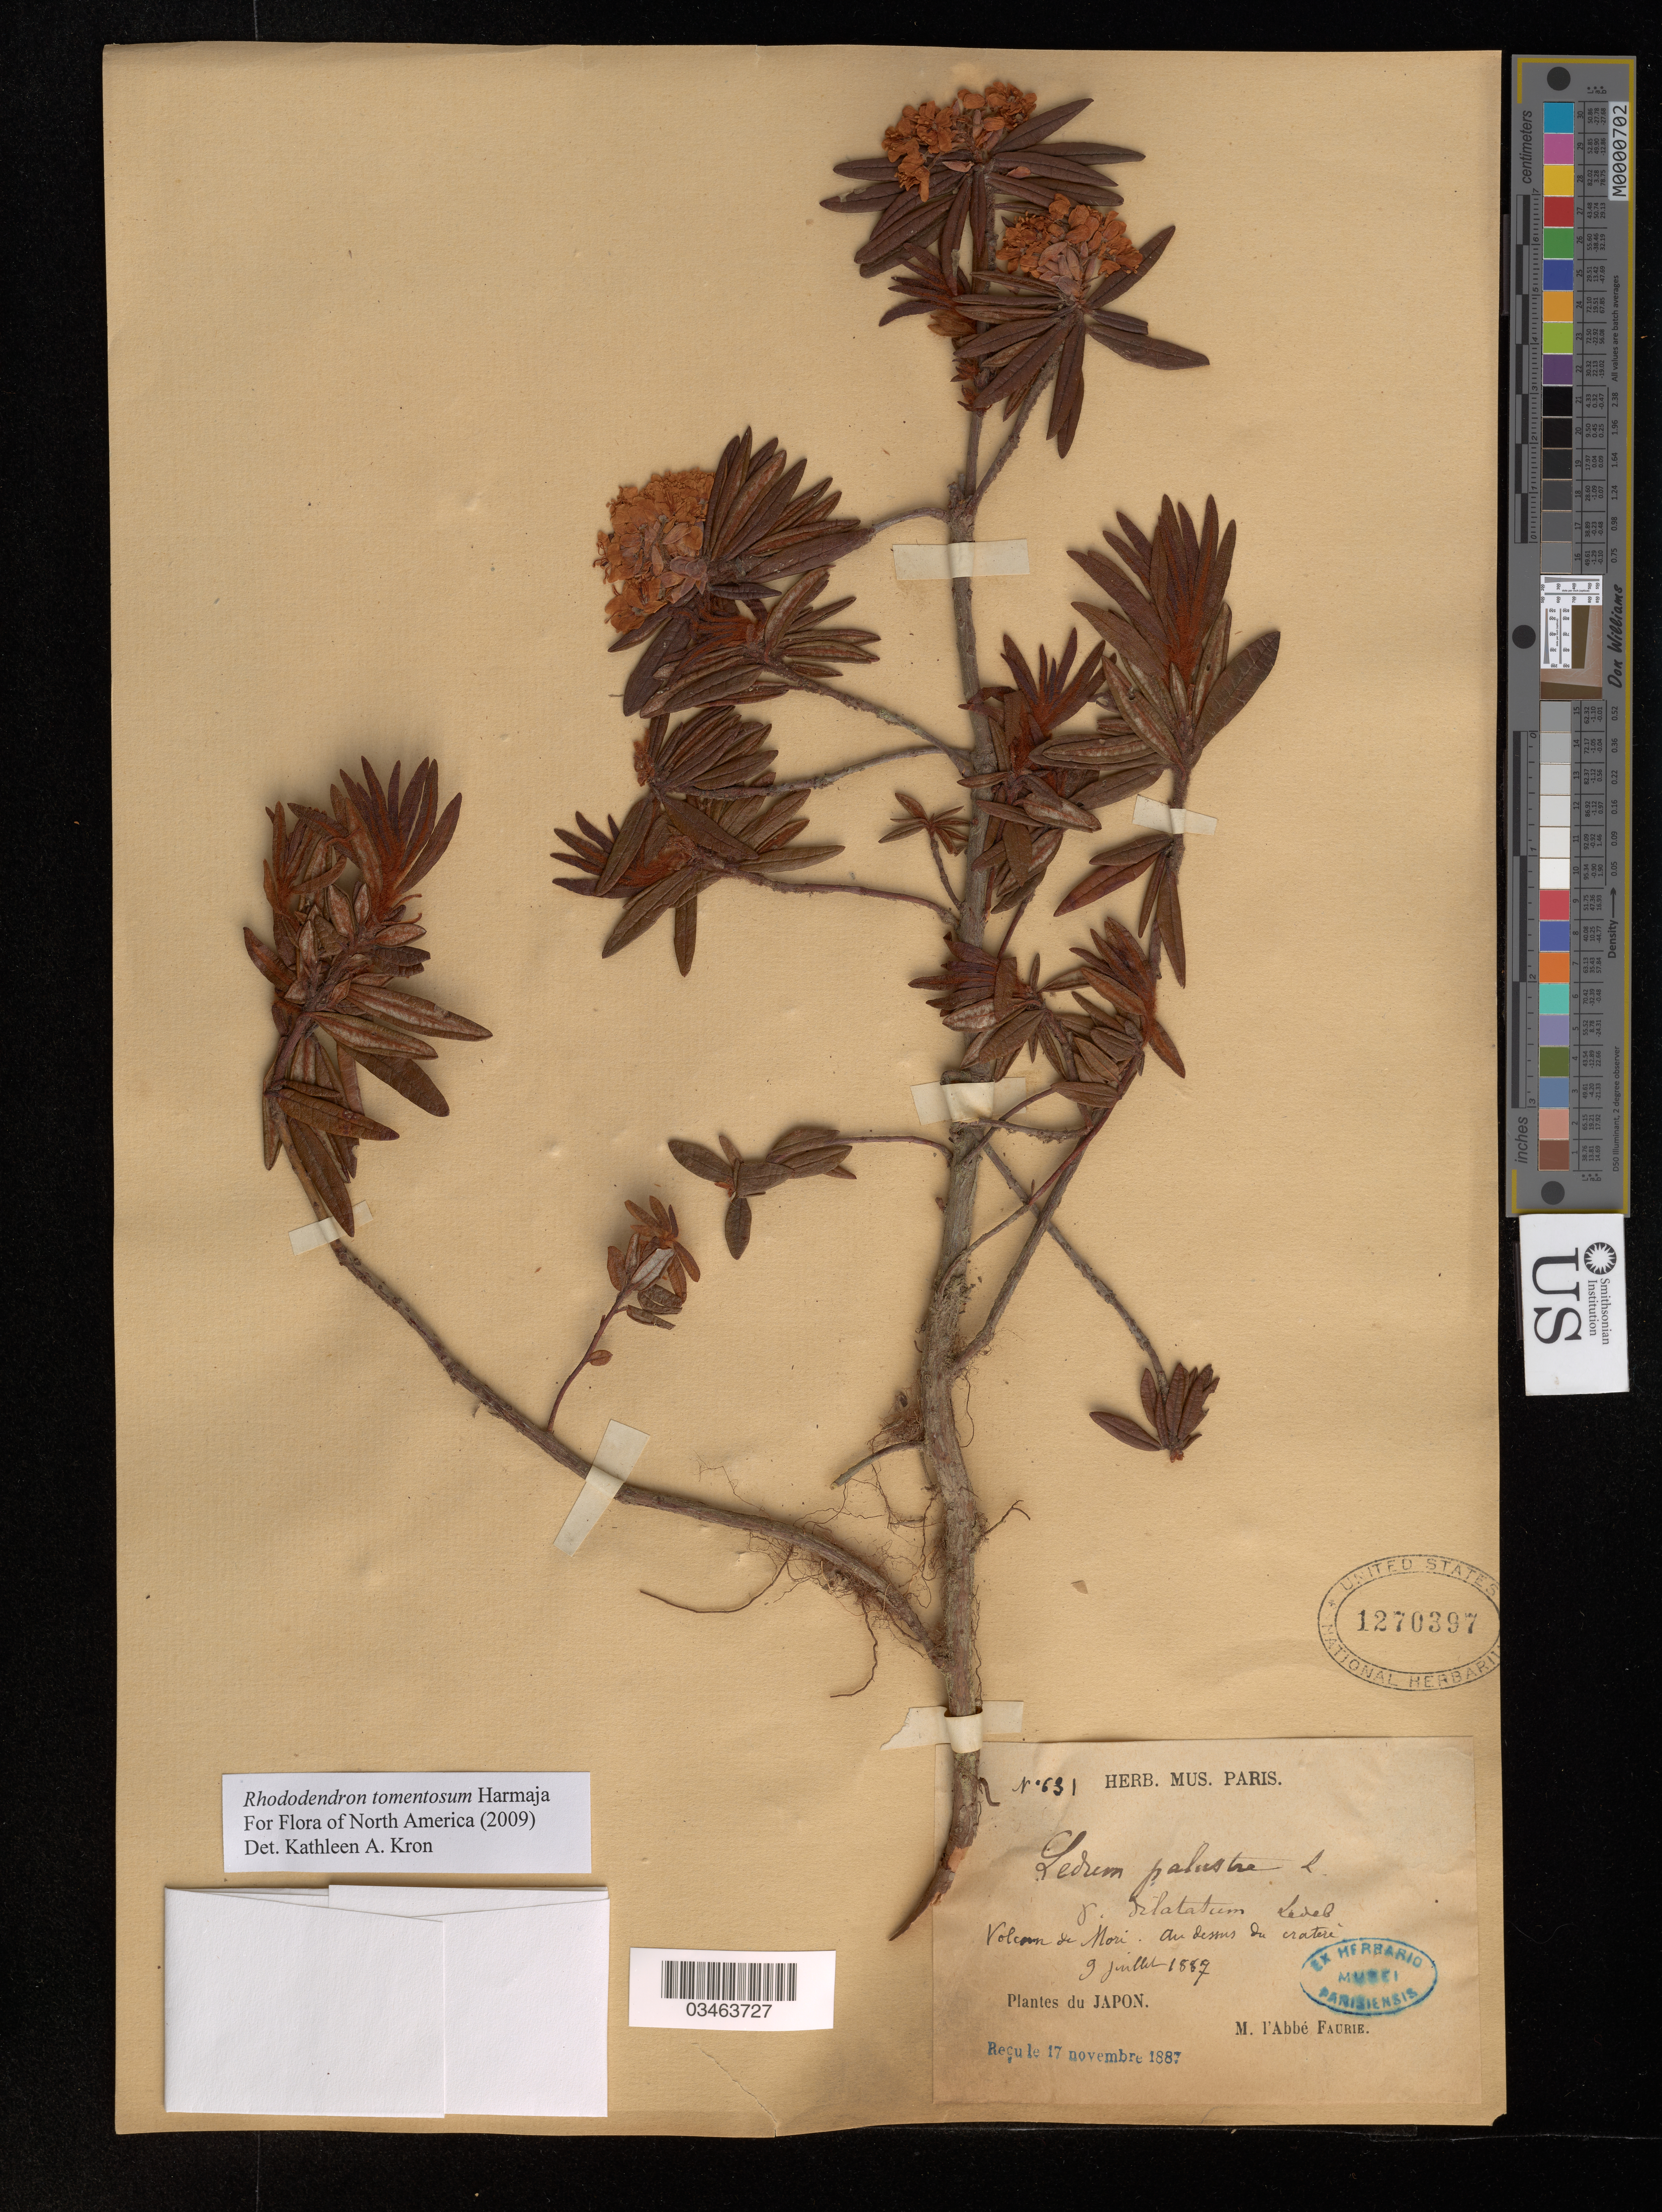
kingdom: Plantae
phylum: Tracheophyta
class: Magnoliopsida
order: Ericales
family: Ericaceae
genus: Rhododendron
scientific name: Rhododendron tomentosum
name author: Harmaja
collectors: M. Faurie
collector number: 631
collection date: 1887-07-09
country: Japan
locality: Volcan de Mori.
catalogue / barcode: US 1270397